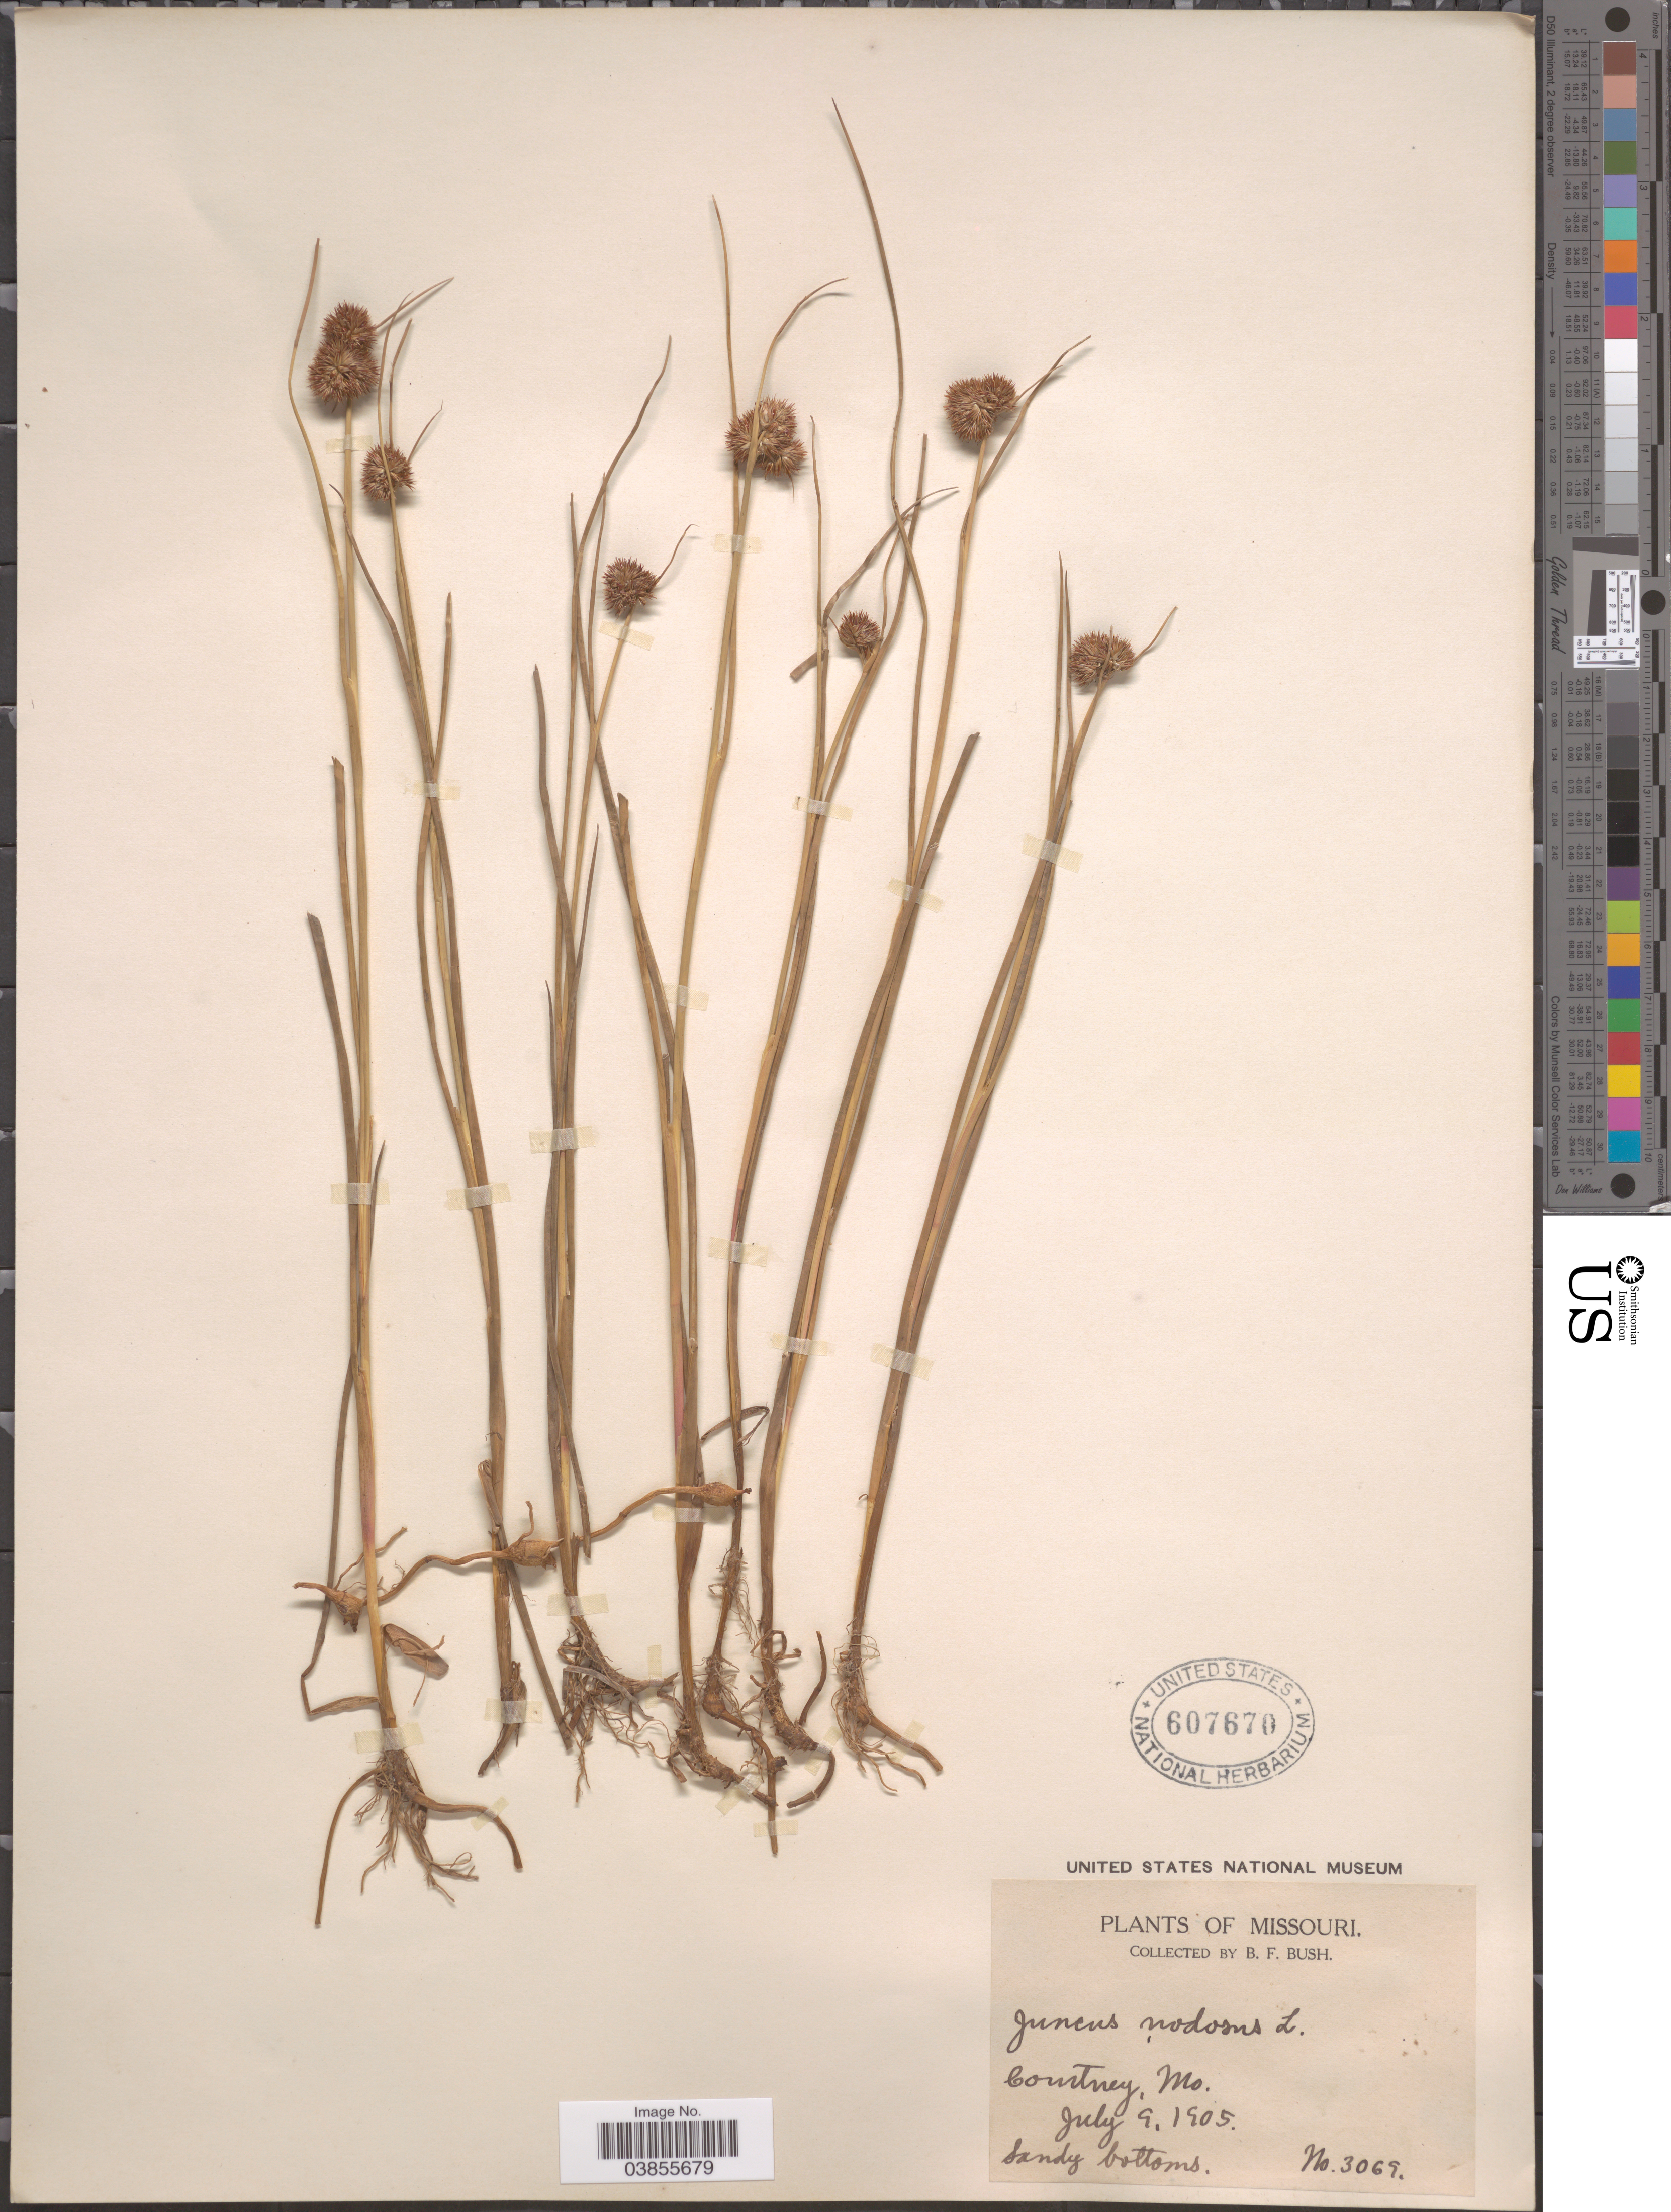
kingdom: Plantae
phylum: Tracheophyta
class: Liliopsida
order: Poales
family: Juncaceae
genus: Juncus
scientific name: Juncus nodosus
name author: L.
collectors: B. F. Bush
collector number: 3069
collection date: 1905-07-09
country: United States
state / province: Missouri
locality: Courtney.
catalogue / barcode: US 607670